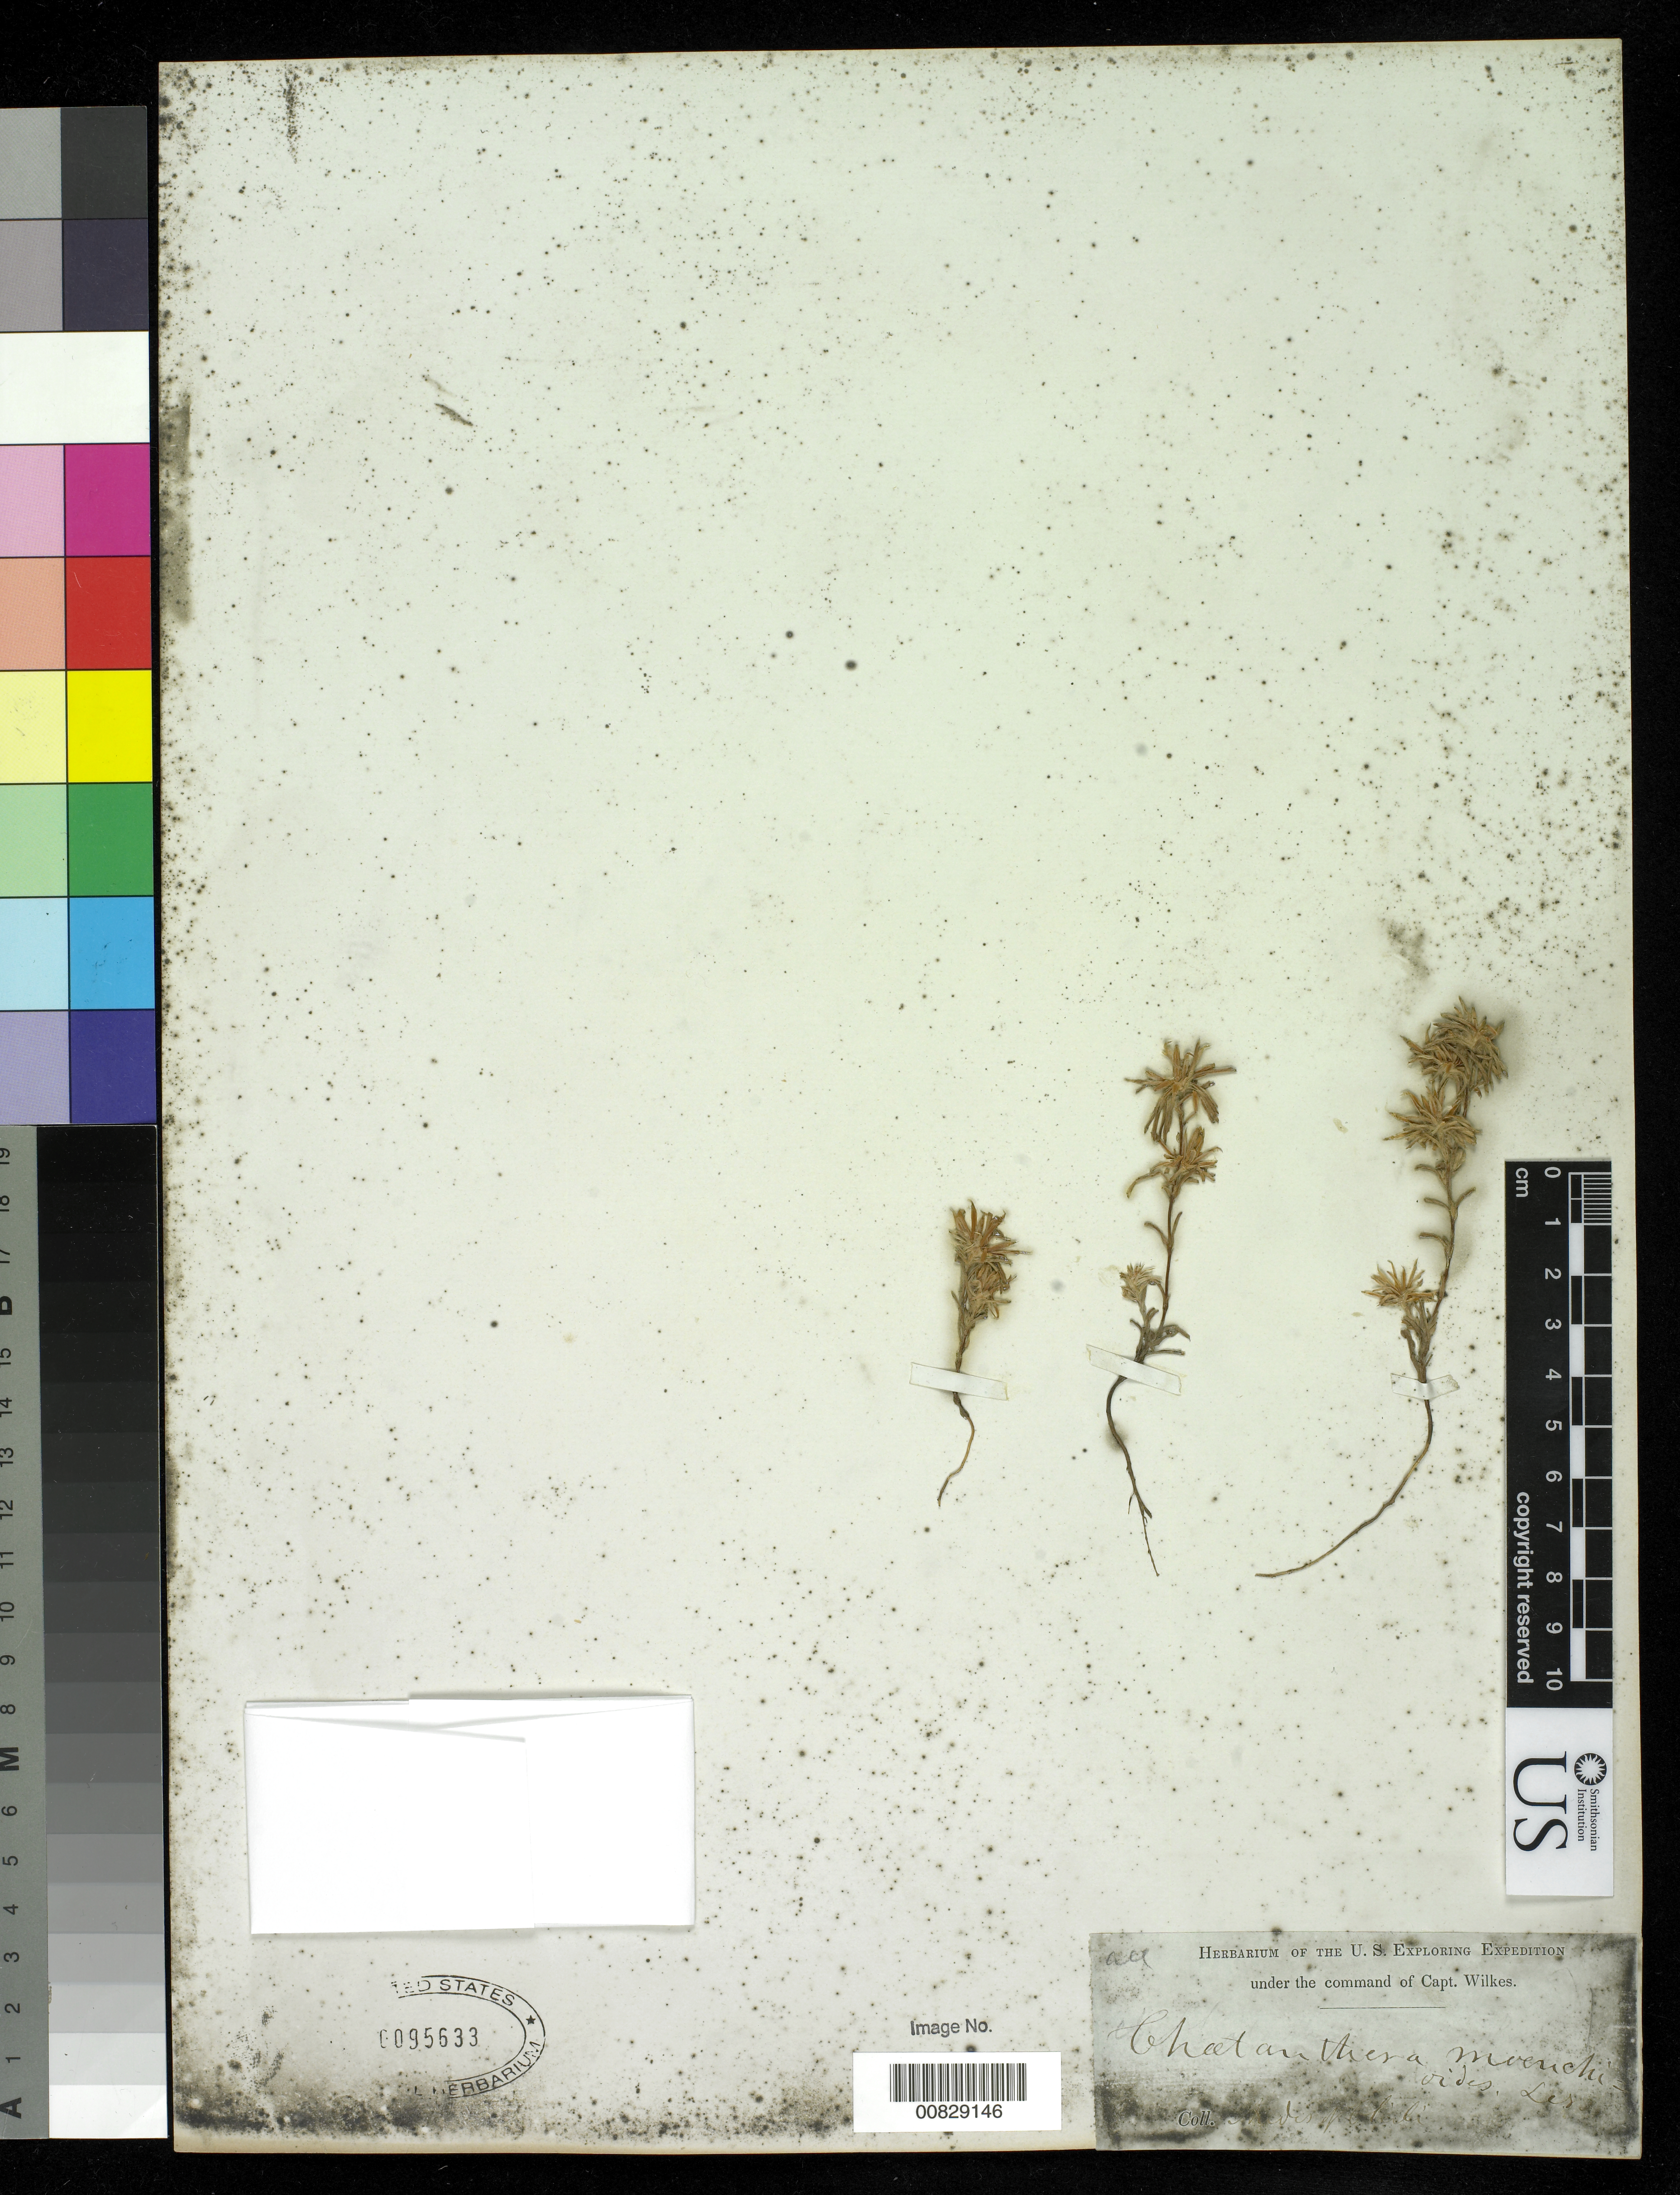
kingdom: Plantae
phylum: Tracheophyta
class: Magnoliopsida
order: Asterales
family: Asteraceae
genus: Chaetanthera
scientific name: Chaetanthera moenchioides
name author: Less.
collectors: Wilkes Explor. Exped.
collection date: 1838/1842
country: Chile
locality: Andes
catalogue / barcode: US 95633